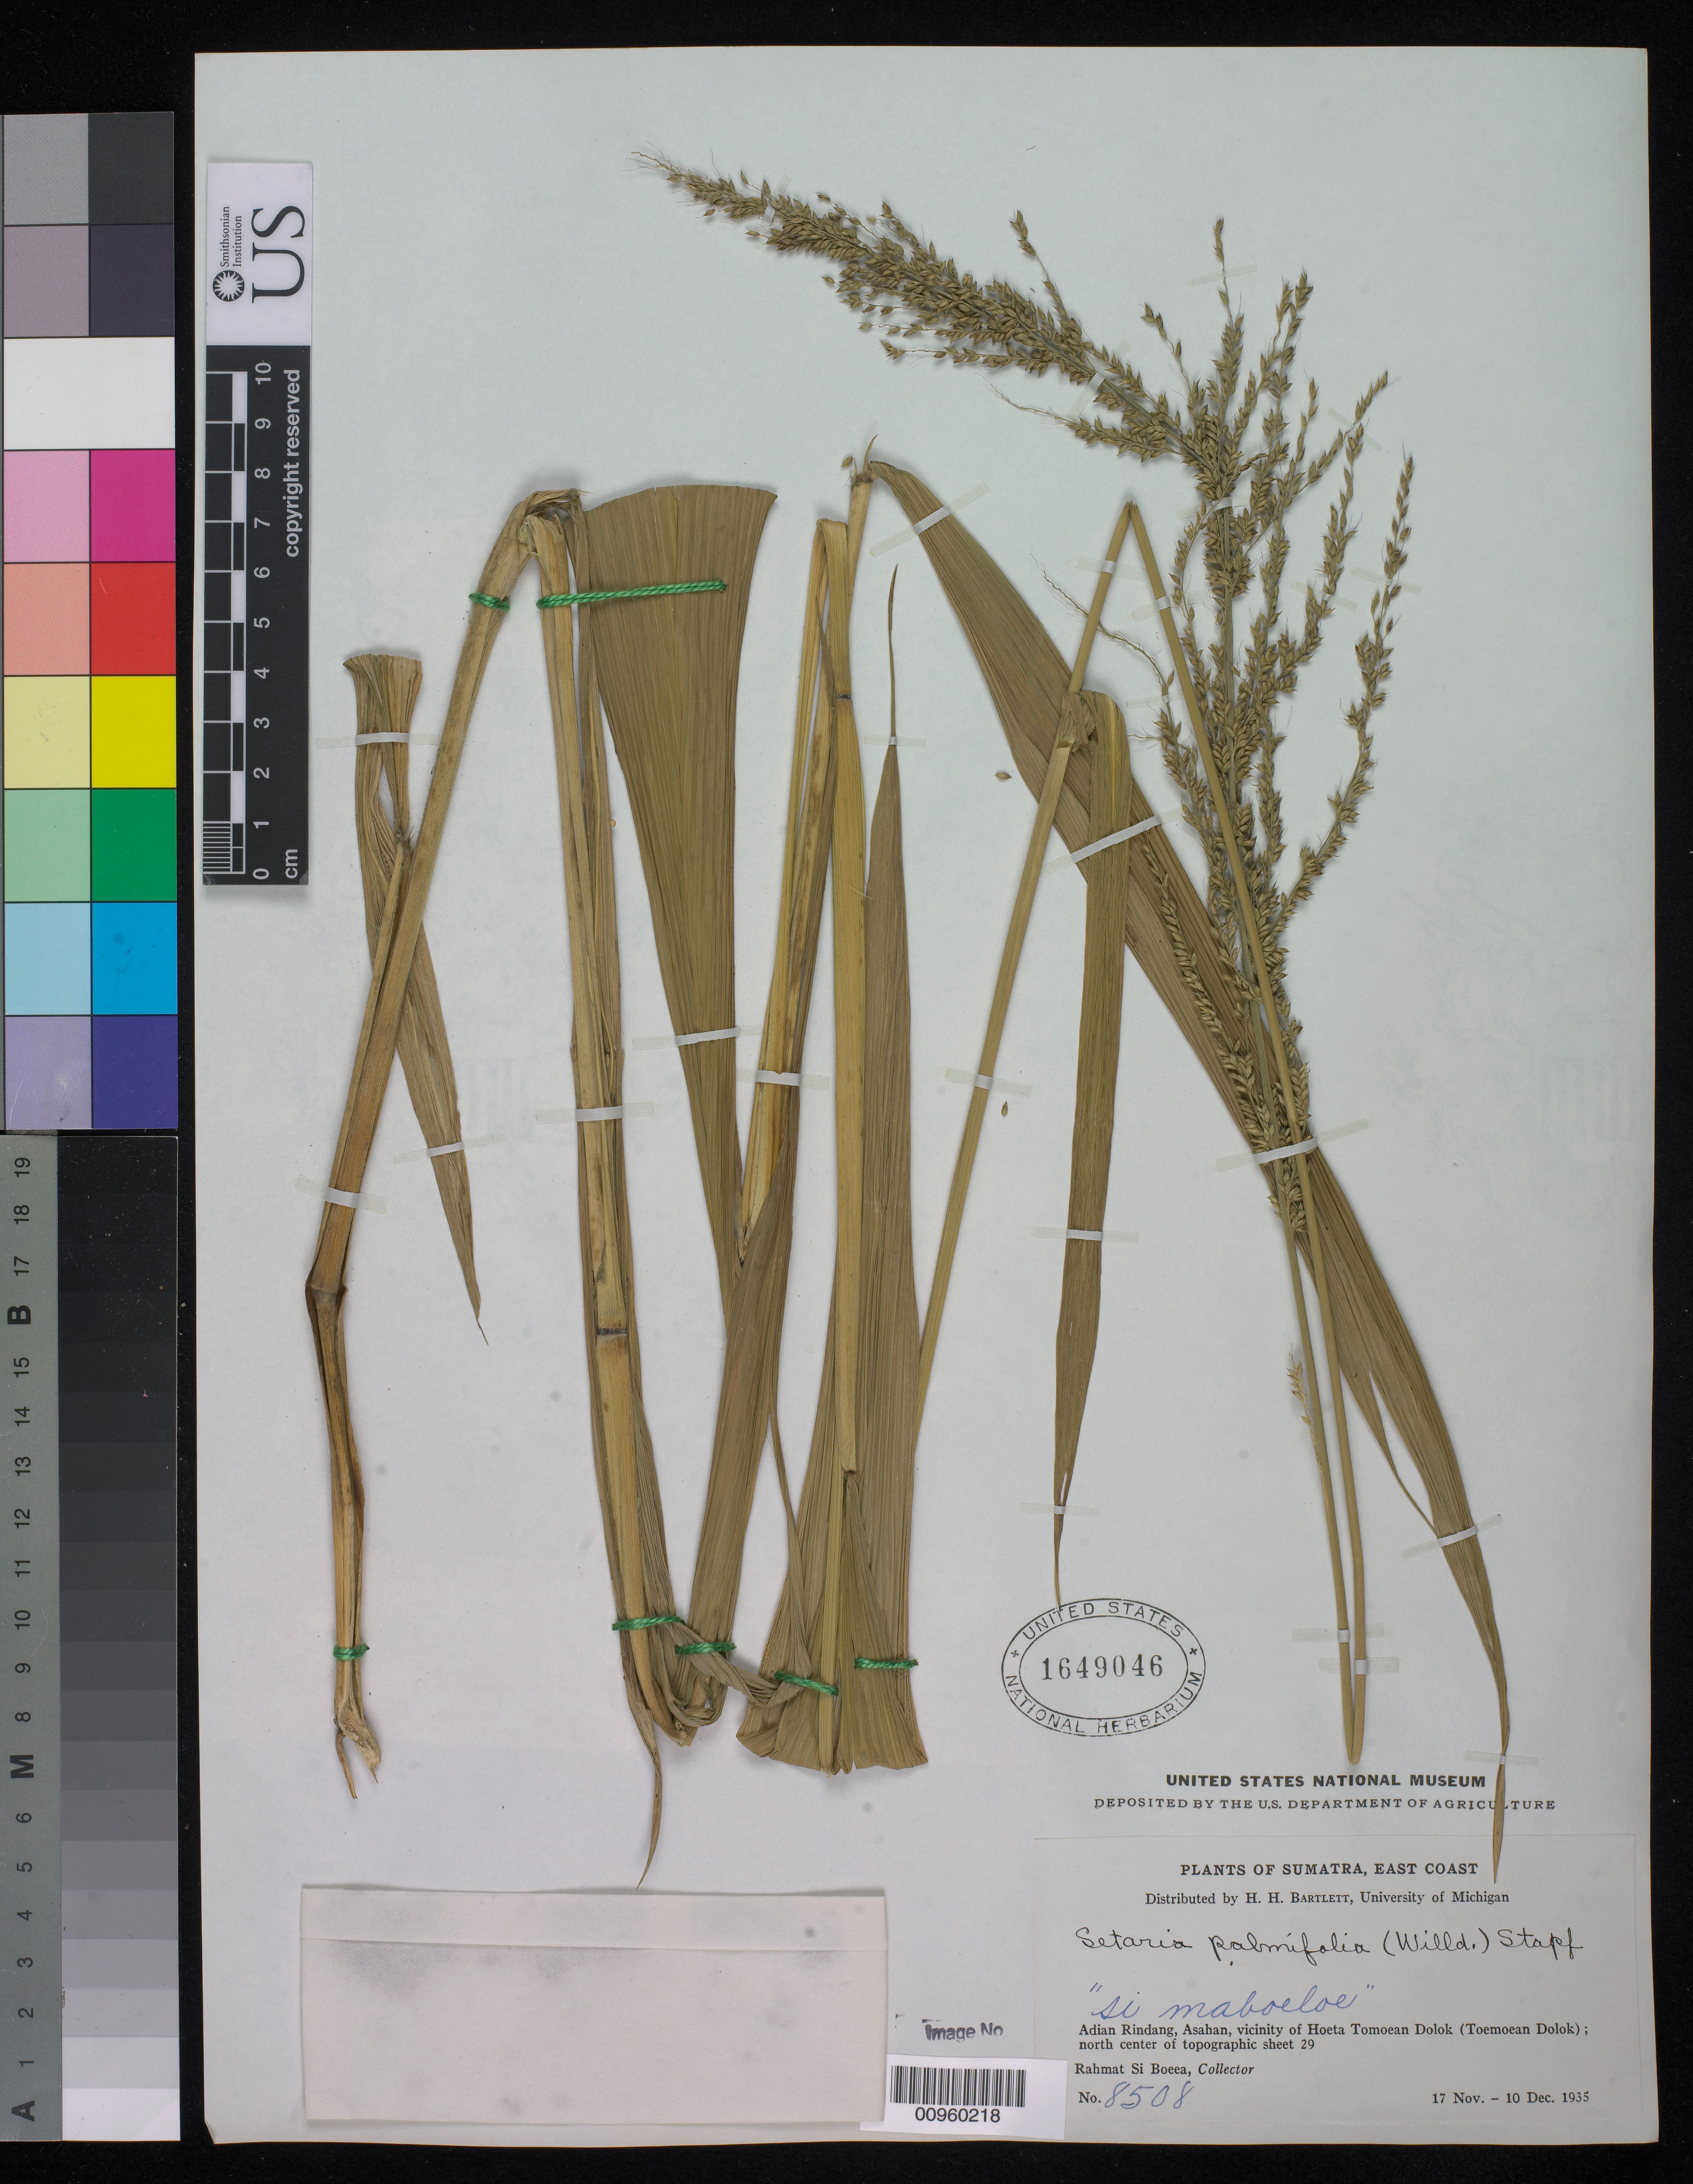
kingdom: Plantae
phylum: Tracheophyta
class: Liliopsida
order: Poales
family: Poaceae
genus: Setaria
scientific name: Setaria palmifolia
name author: (J. Koenig) Stapf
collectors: Rahmat Si Boeea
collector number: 8508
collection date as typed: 17 Nov 1935 to 10 Dec 1935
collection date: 1935-11-17/1935-12-10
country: Indonesia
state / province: Sumatra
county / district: Aceh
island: Sumatra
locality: Adian Rindang, Asahan, vicinity of Hoeta Tomoean Dolok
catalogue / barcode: US 1649046